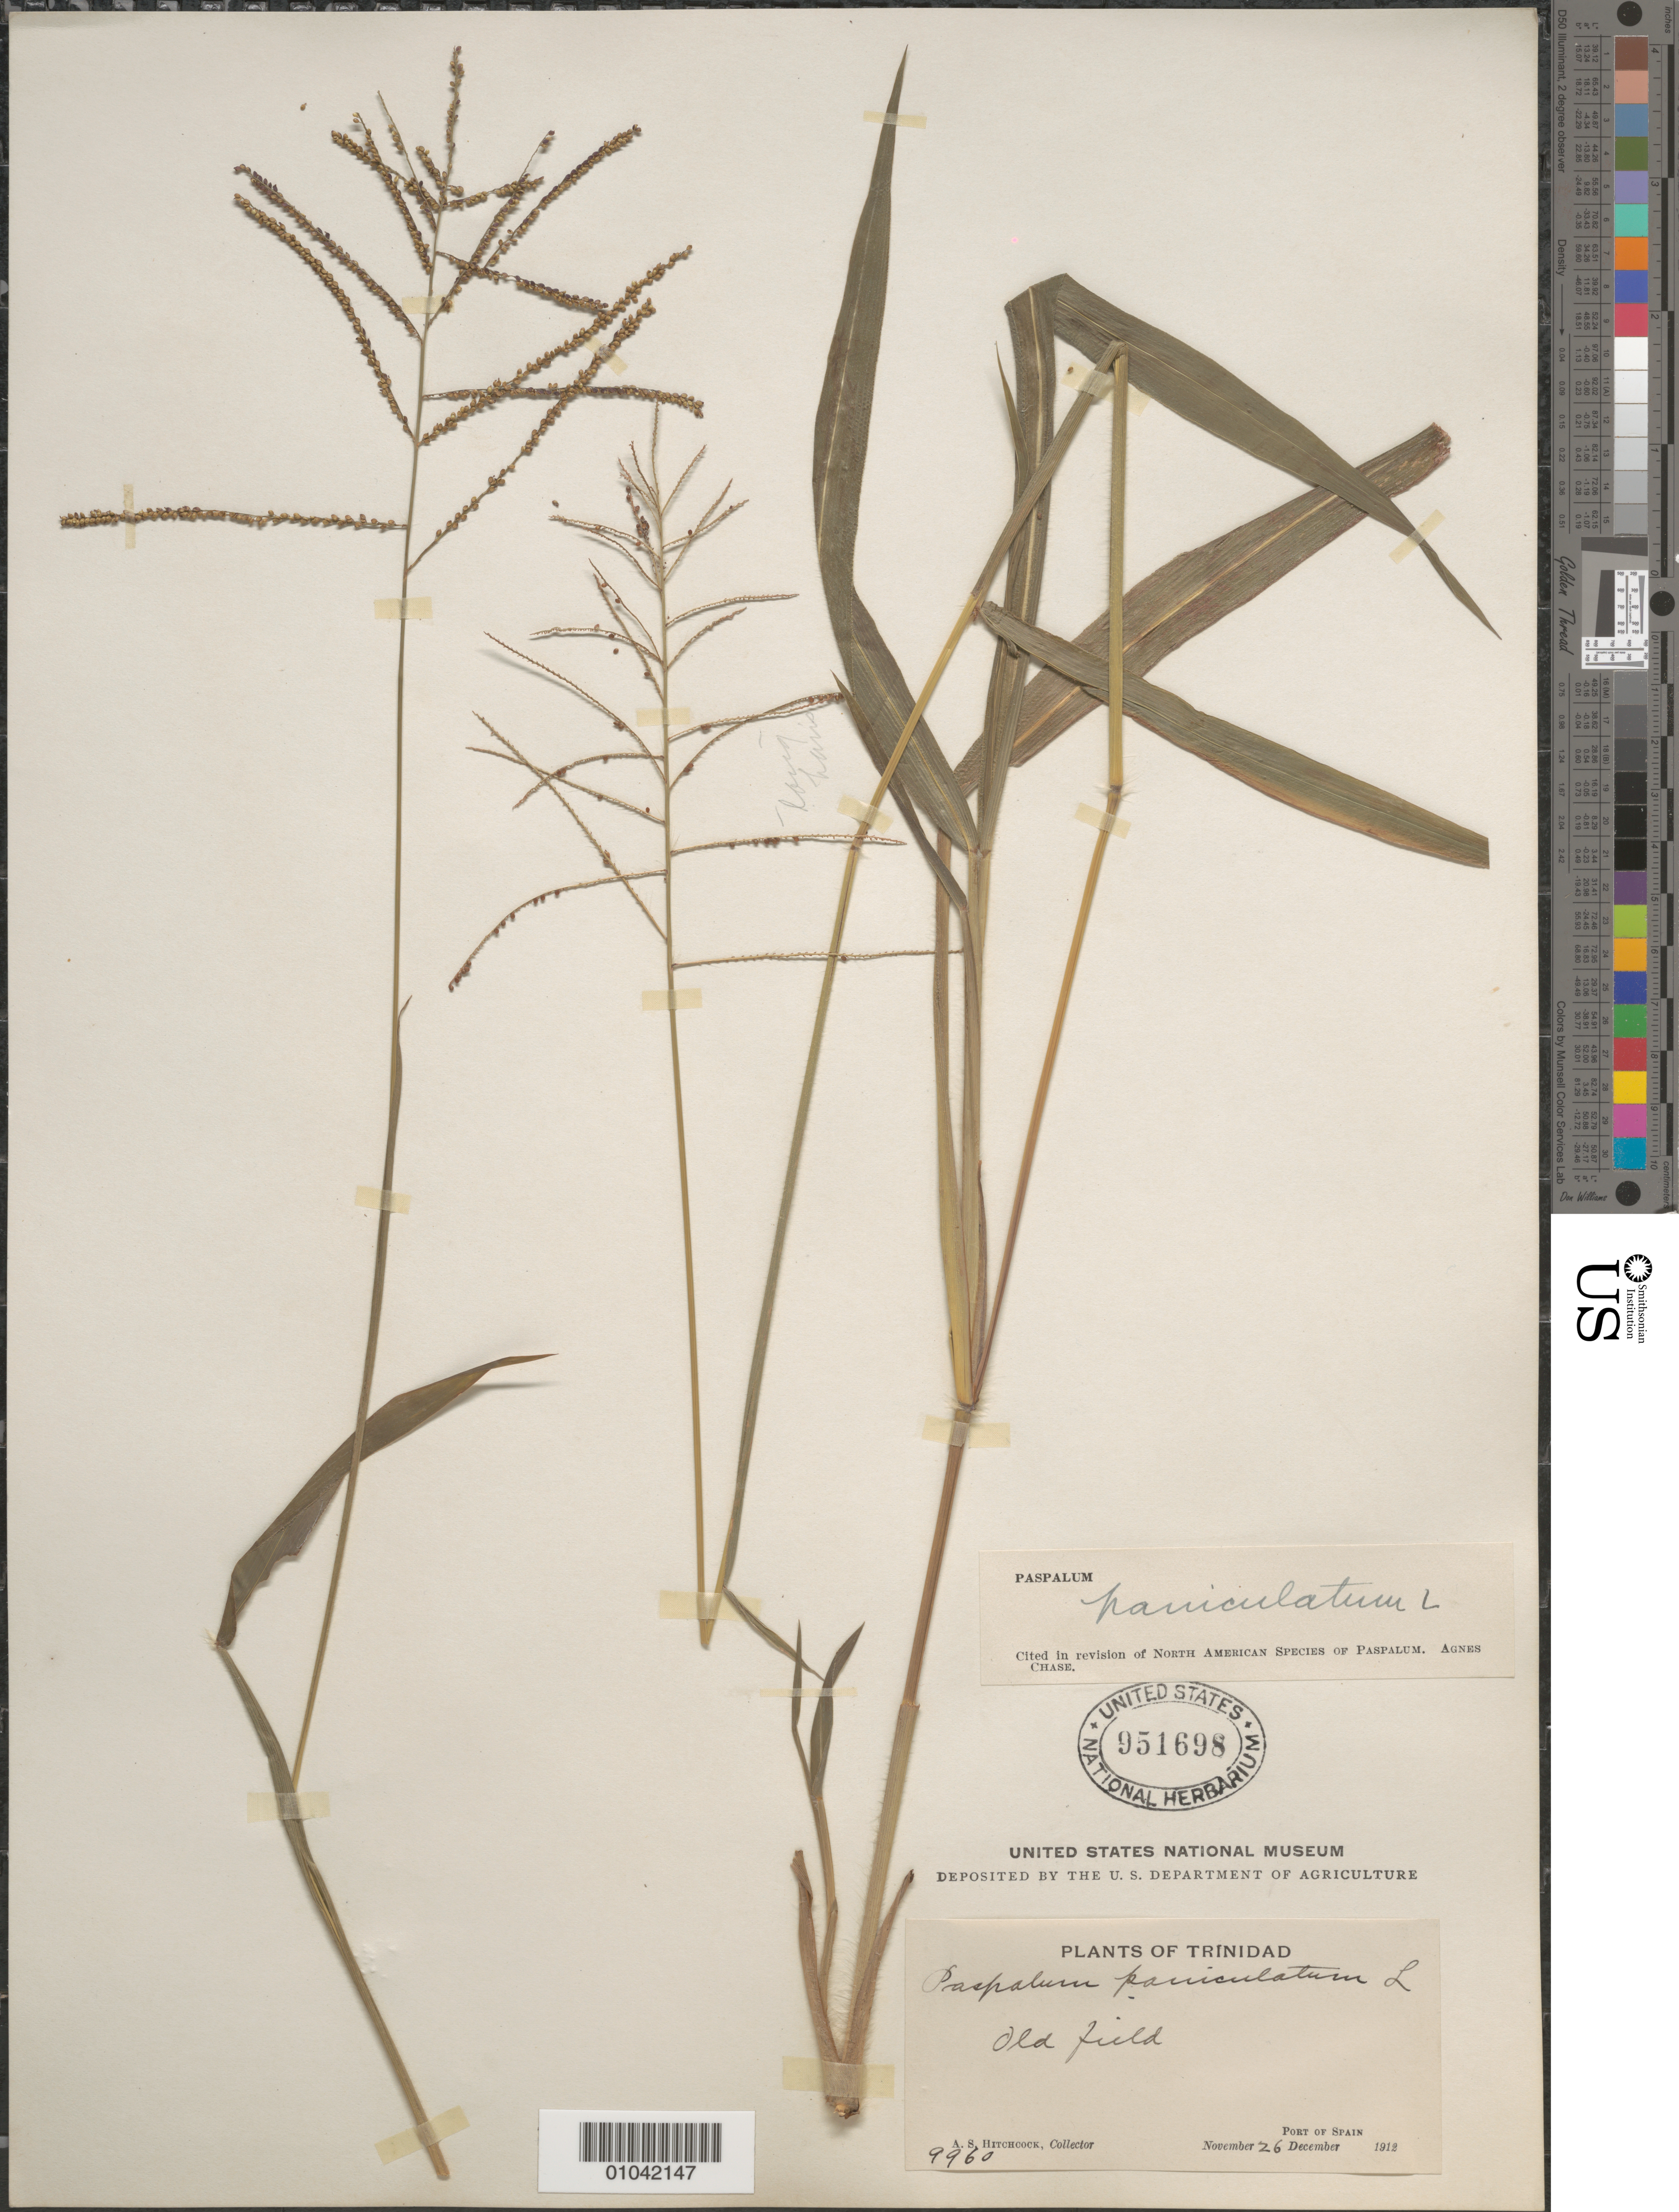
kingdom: Plantae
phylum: Tracheophyta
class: Liliopsida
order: Poales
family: Poaceae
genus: Paspalum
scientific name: Paspalum paniculatum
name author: L.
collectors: A. S. Hitchcock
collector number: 9960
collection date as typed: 26 Nov 1912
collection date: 1912-11-26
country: Trinidad and Tobago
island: Trinidad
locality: Port of Spain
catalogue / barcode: US 951698